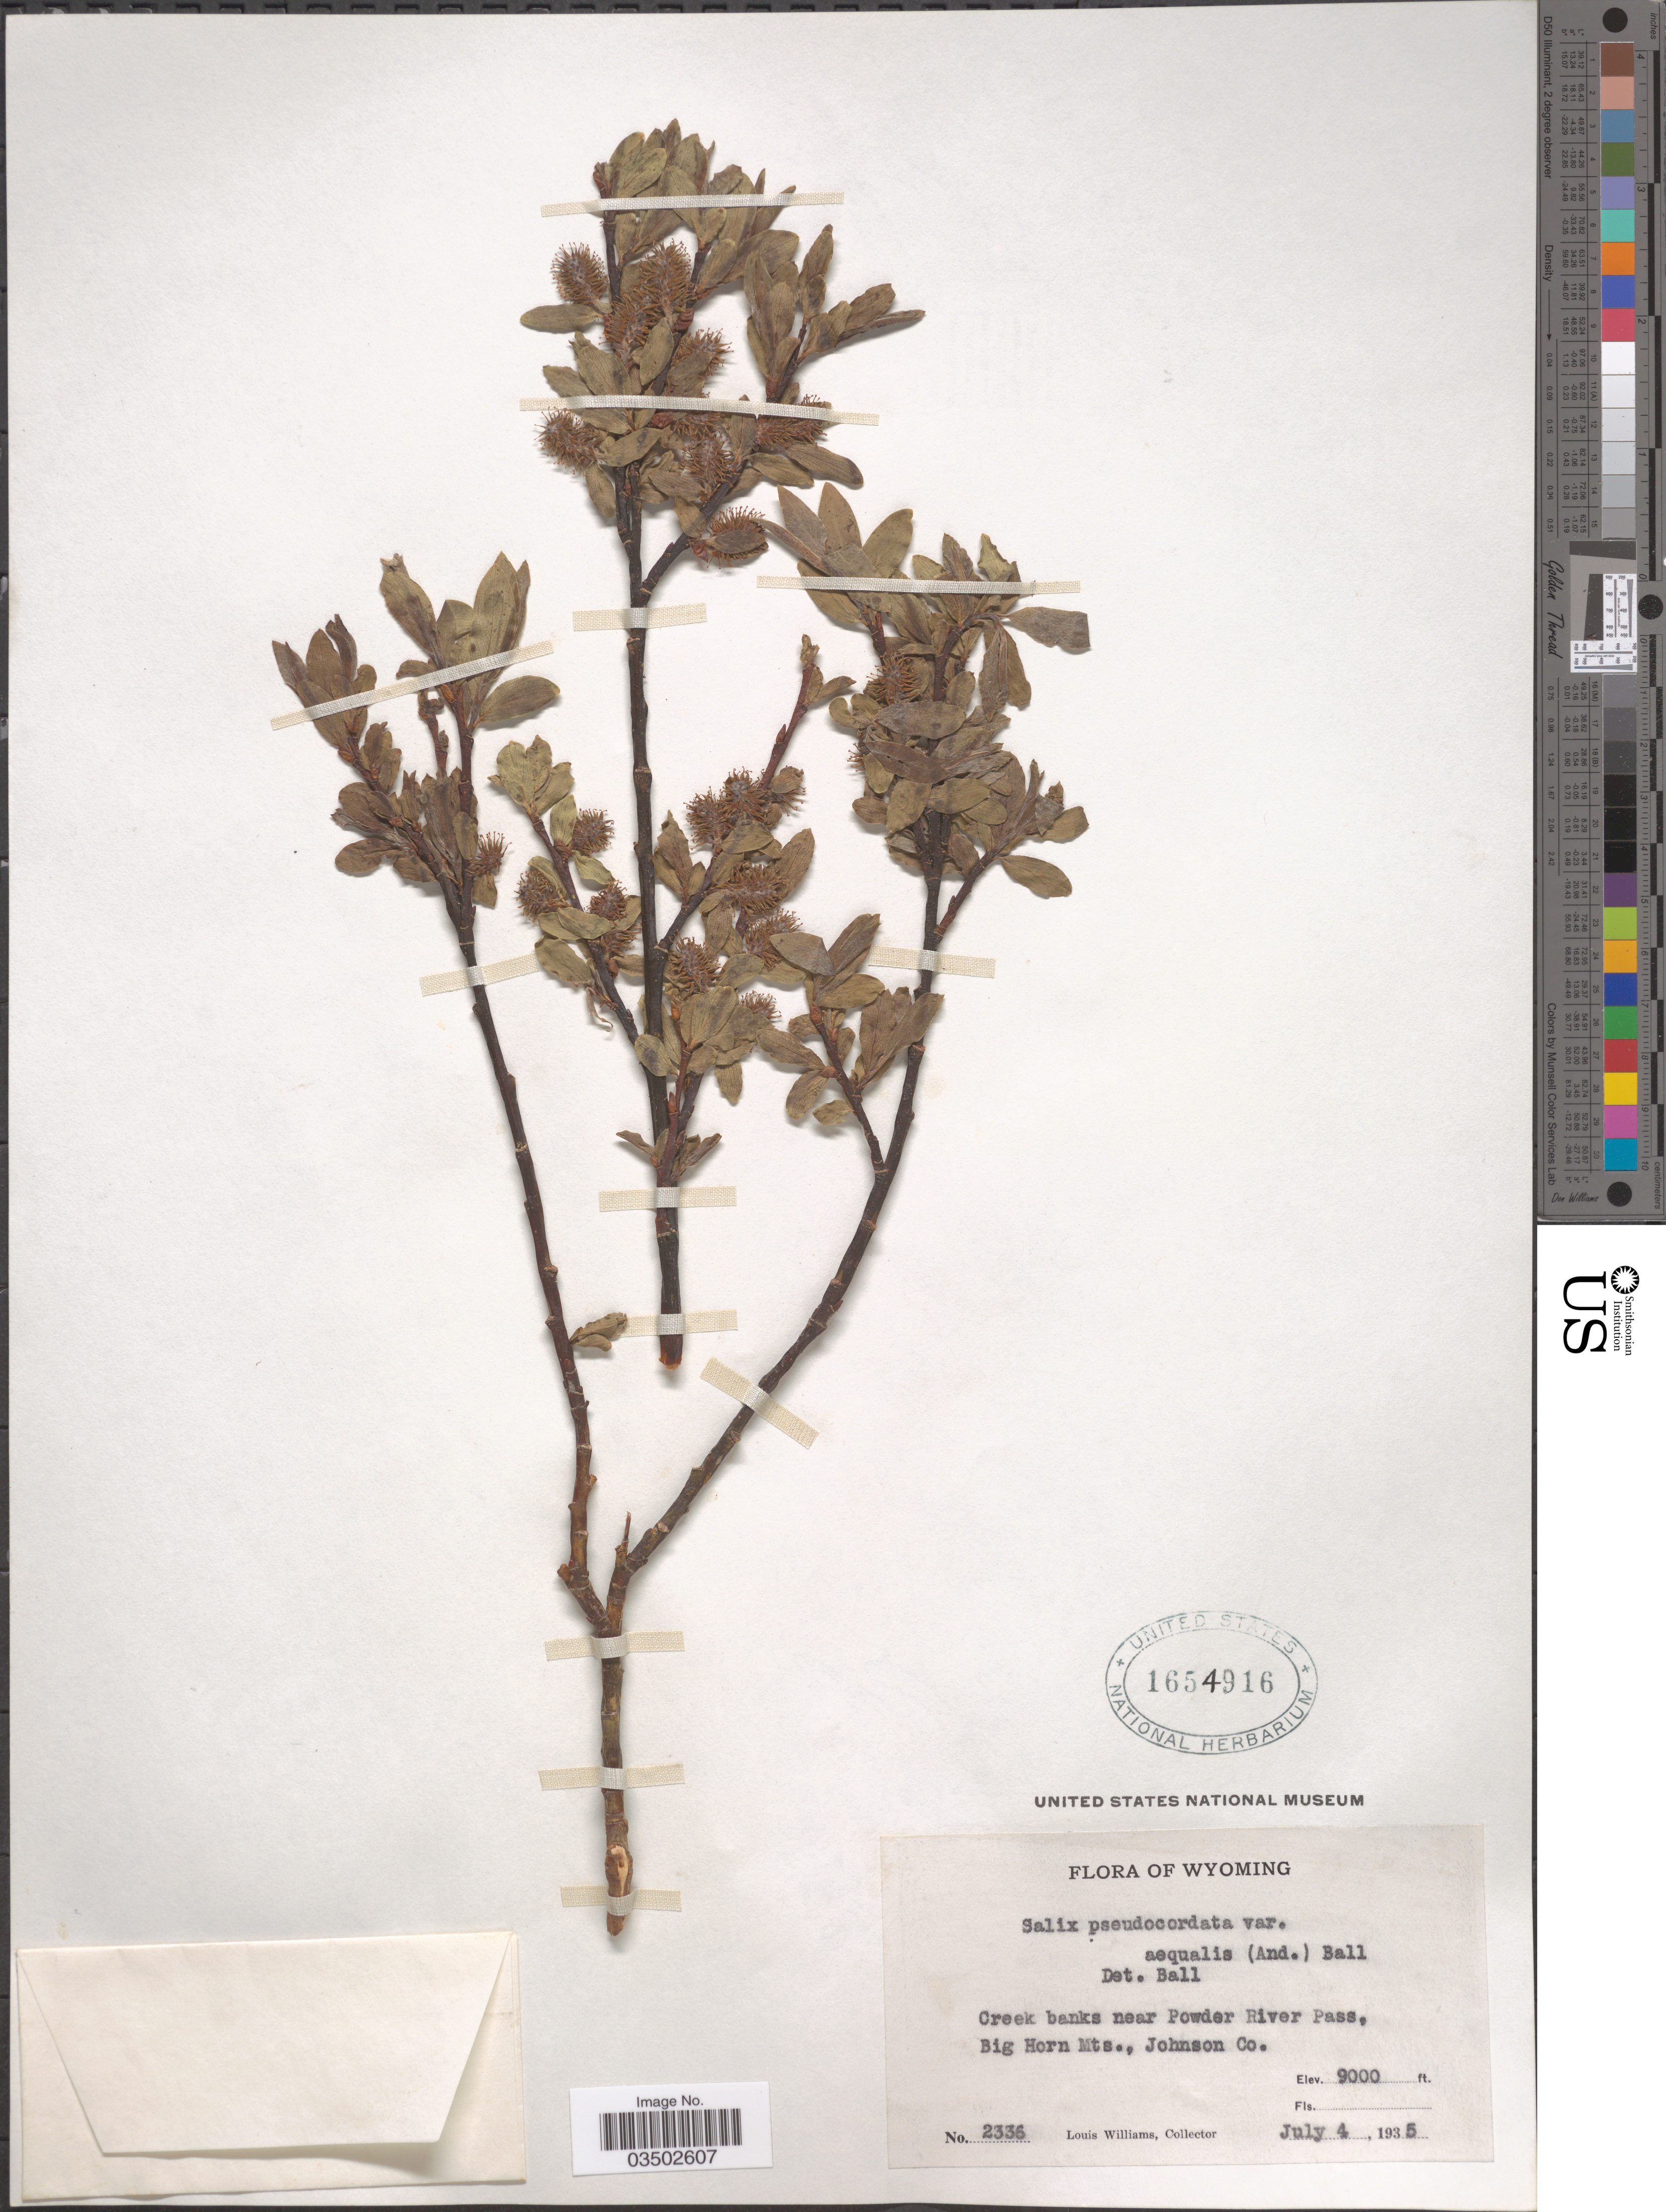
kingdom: Plantae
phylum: Tracheophyta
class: Magnoliopsida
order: Malpighiales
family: Salicaceae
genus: Salix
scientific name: Salix pseudocordata var. aequalis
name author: (Andersson) C.R. Ball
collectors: L. G. Williams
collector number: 2336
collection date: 1935-07-04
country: United States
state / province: Wyoming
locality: Creek banks near Powder River Pass, Big Horn Mts., Johnson Co.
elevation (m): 2743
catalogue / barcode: US 1654916